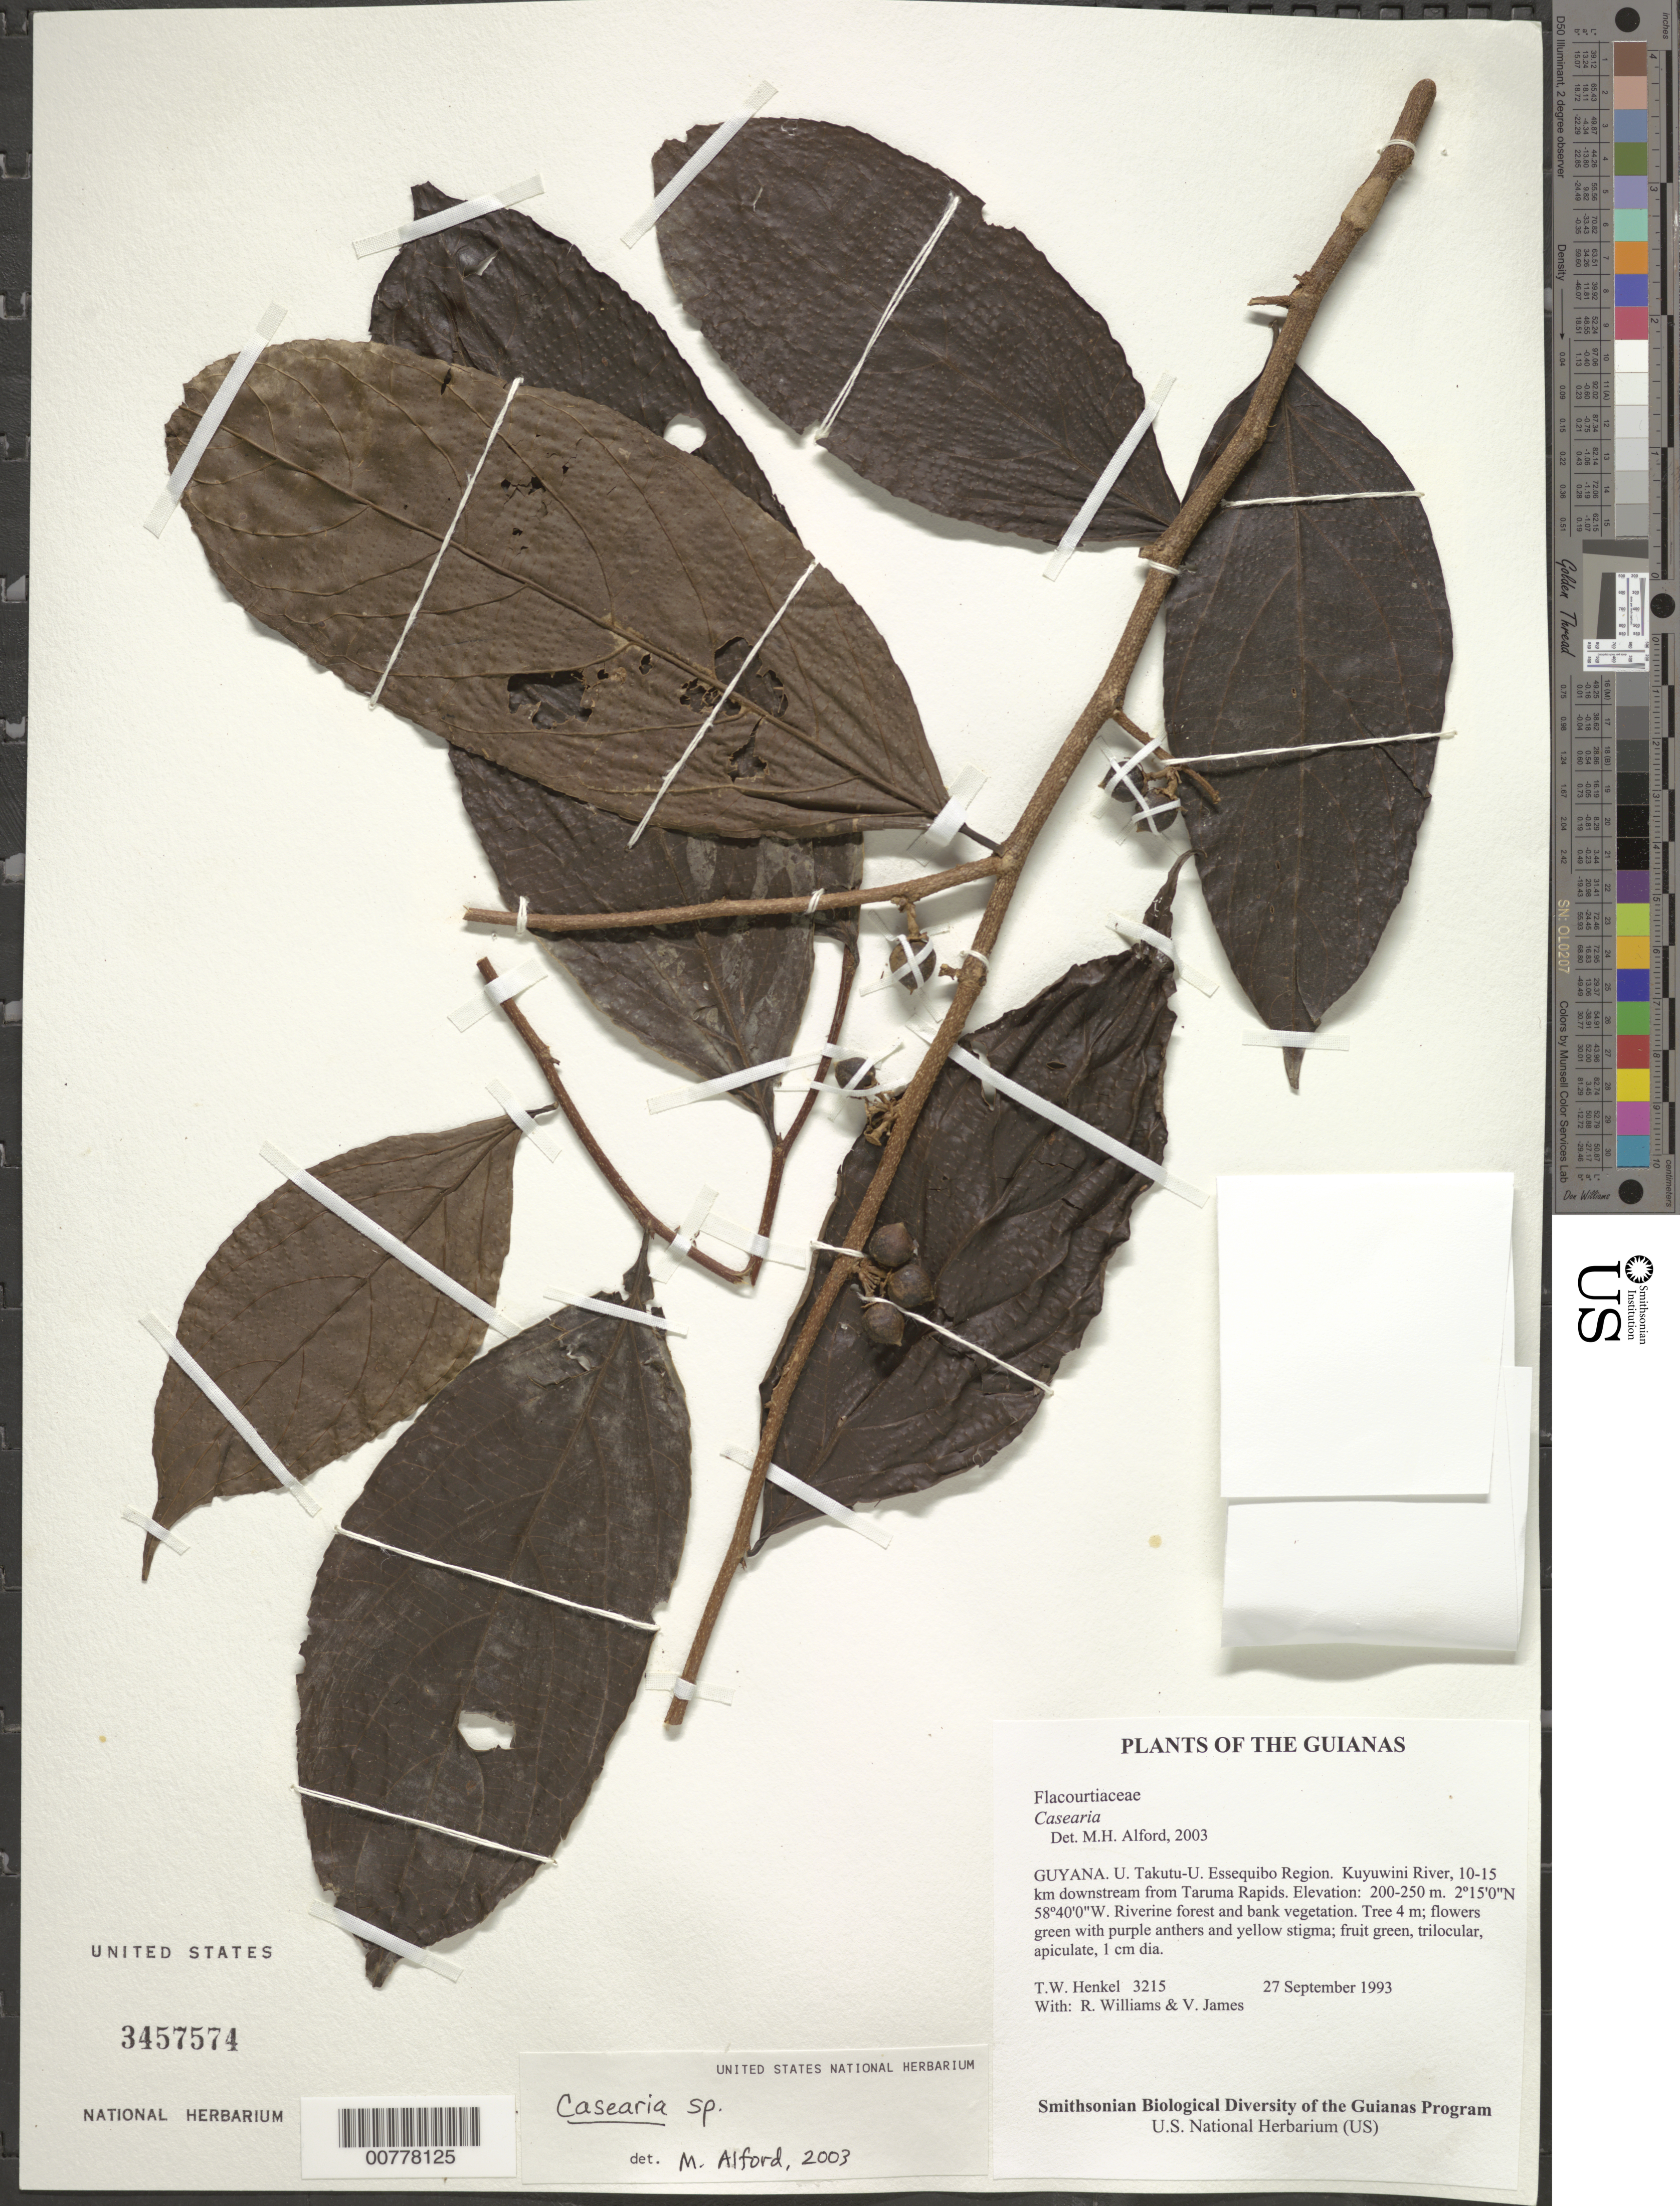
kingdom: Plantae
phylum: Tracheophyta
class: Magnoliopsida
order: Malpighiales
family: Salicaceae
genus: Casearia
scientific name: Casearia pitumba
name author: Sleumer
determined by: Liesner, R. L.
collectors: T. Henkel, R. Williams & V. James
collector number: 3215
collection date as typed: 27 September 1993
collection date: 1993-09-27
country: Guyana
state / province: U. Takutu-U. Essequibo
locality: Kuyuwini River, 10-15 km downstream from Taruma Rapids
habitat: Riverine forest and bank vegetation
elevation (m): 200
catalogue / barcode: US 3457574